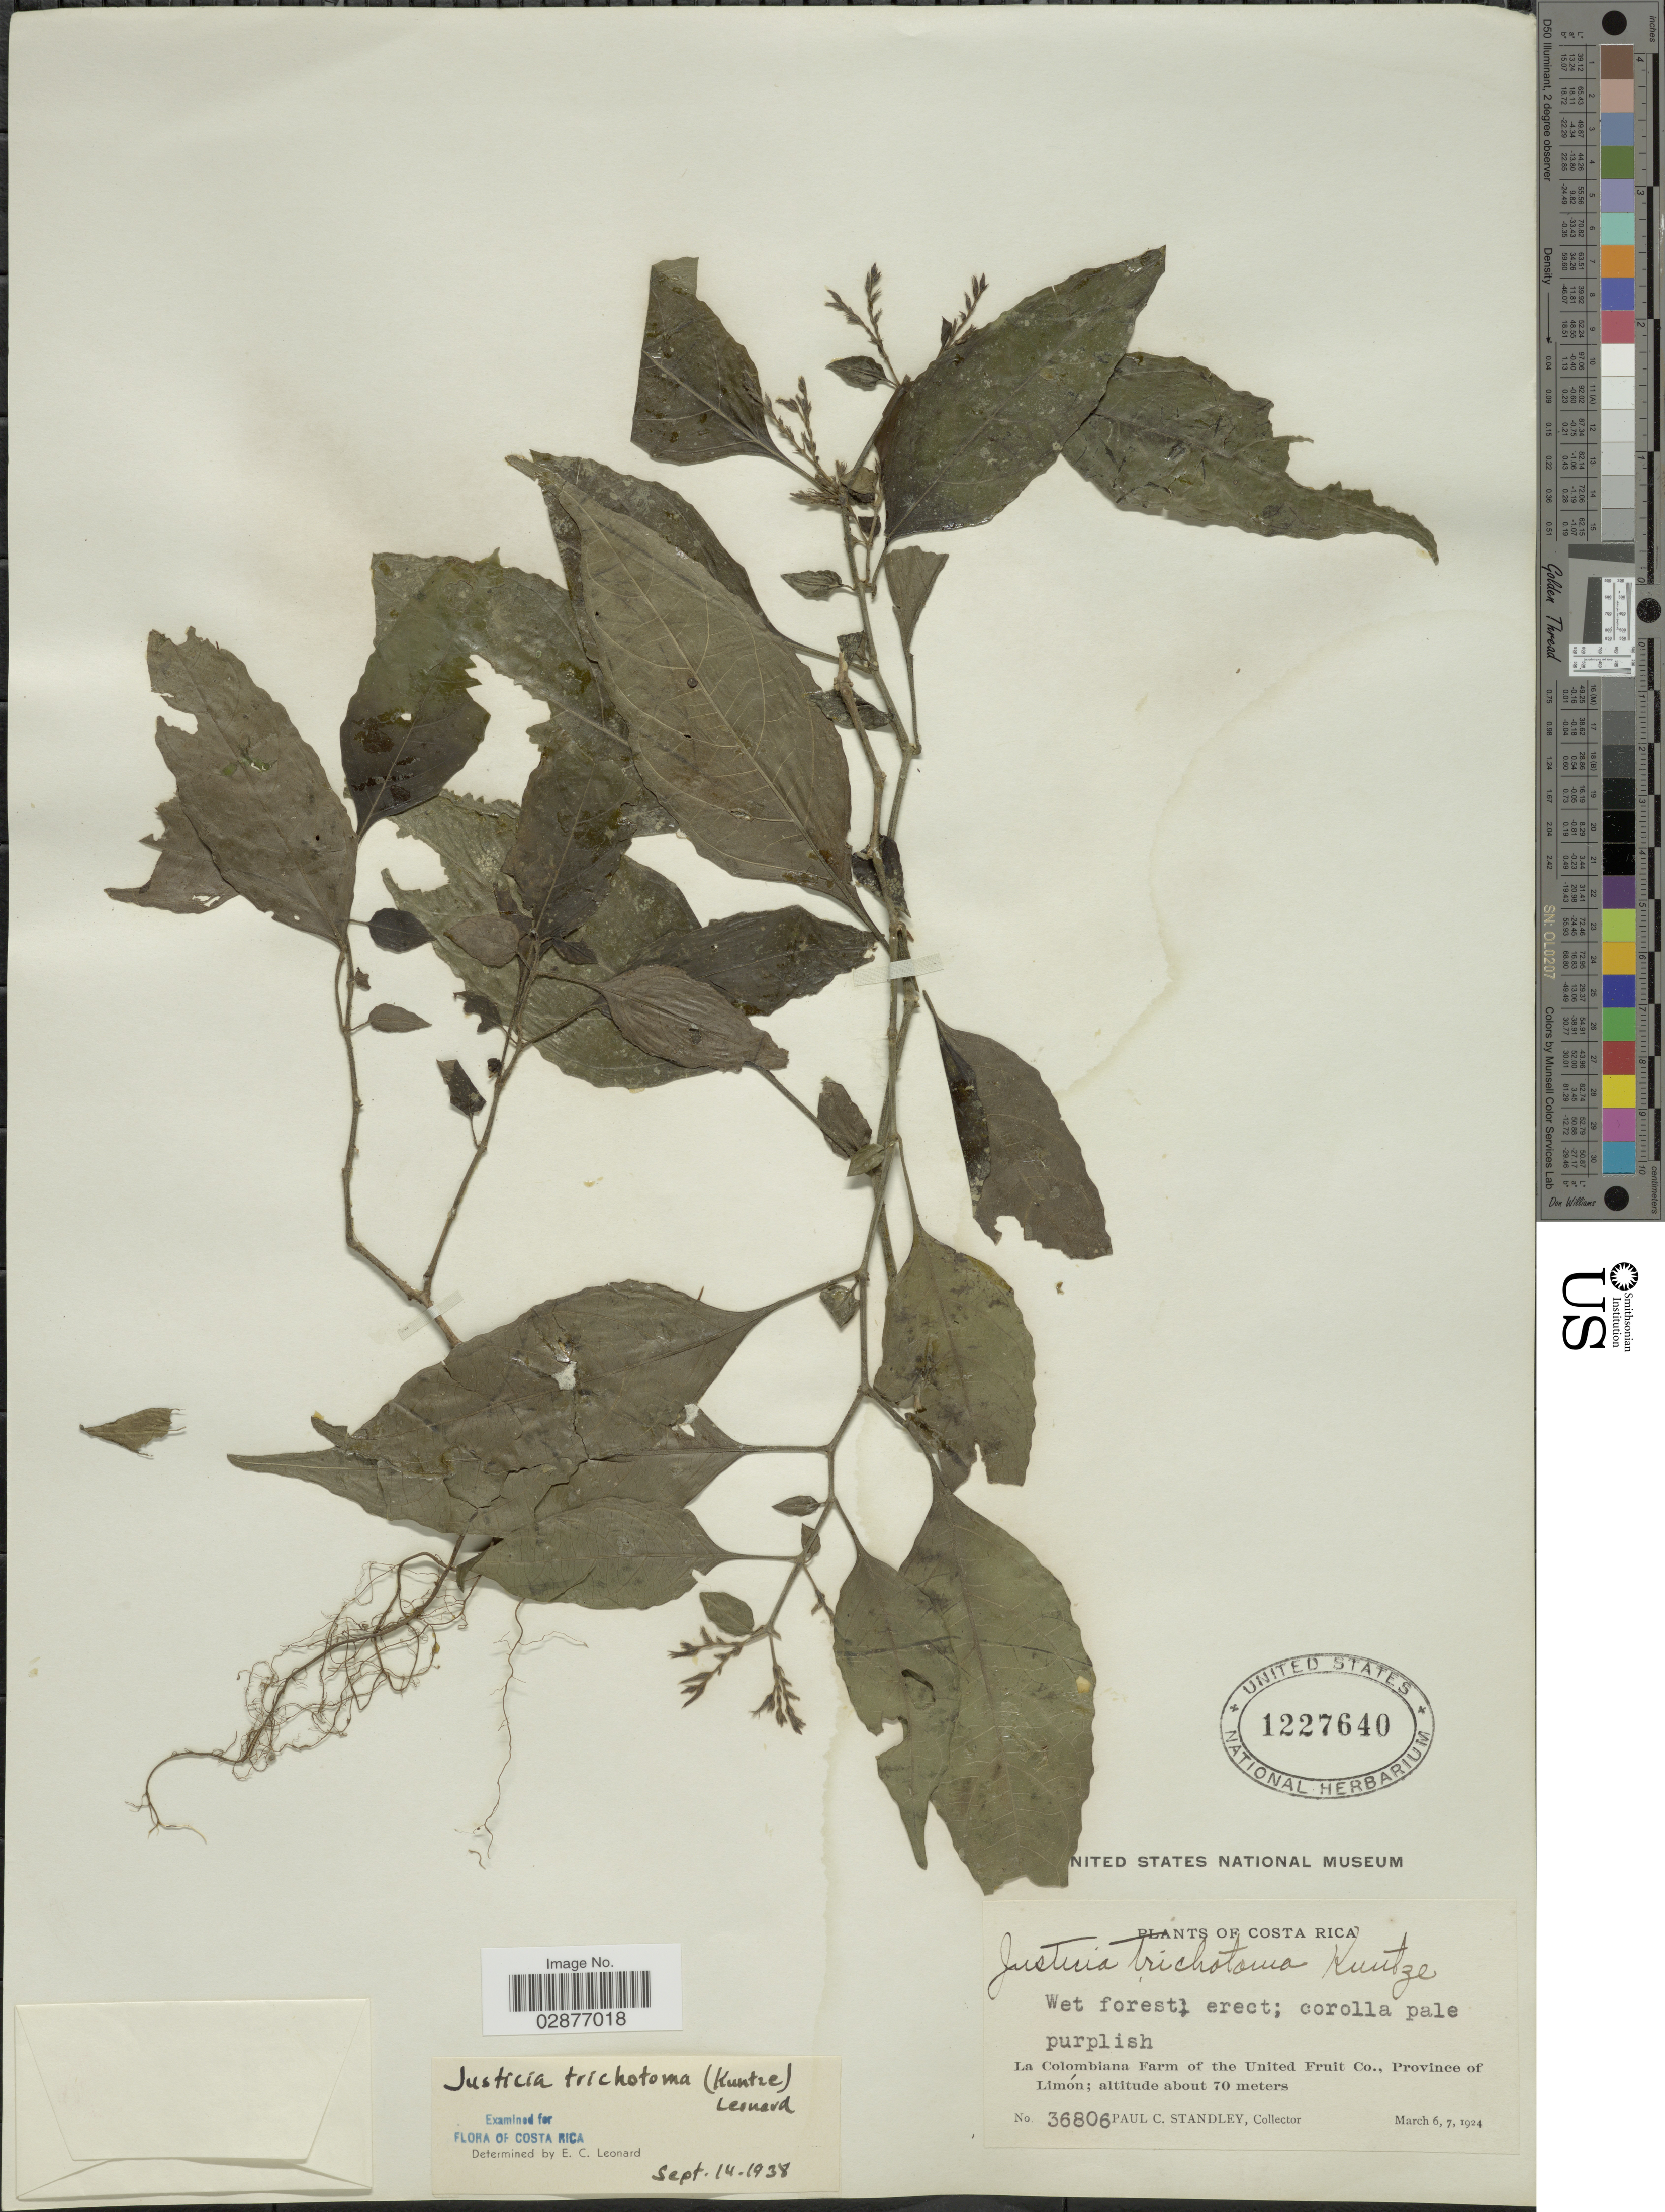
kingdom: Plantae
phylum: Tracheophyta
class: Magnoliopsida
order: Lamiales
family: Acanthaceae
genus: Justicia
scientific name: Justicia trichotoma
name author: (Kuntze) Leonard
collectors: P. C. Standley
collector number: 36806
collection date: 1924-03-06/1924-03-07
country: Costa Rica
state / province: Limón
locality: La Colombiana Farm of the United Fruit Co.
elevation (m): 70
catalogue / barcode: US 1227640